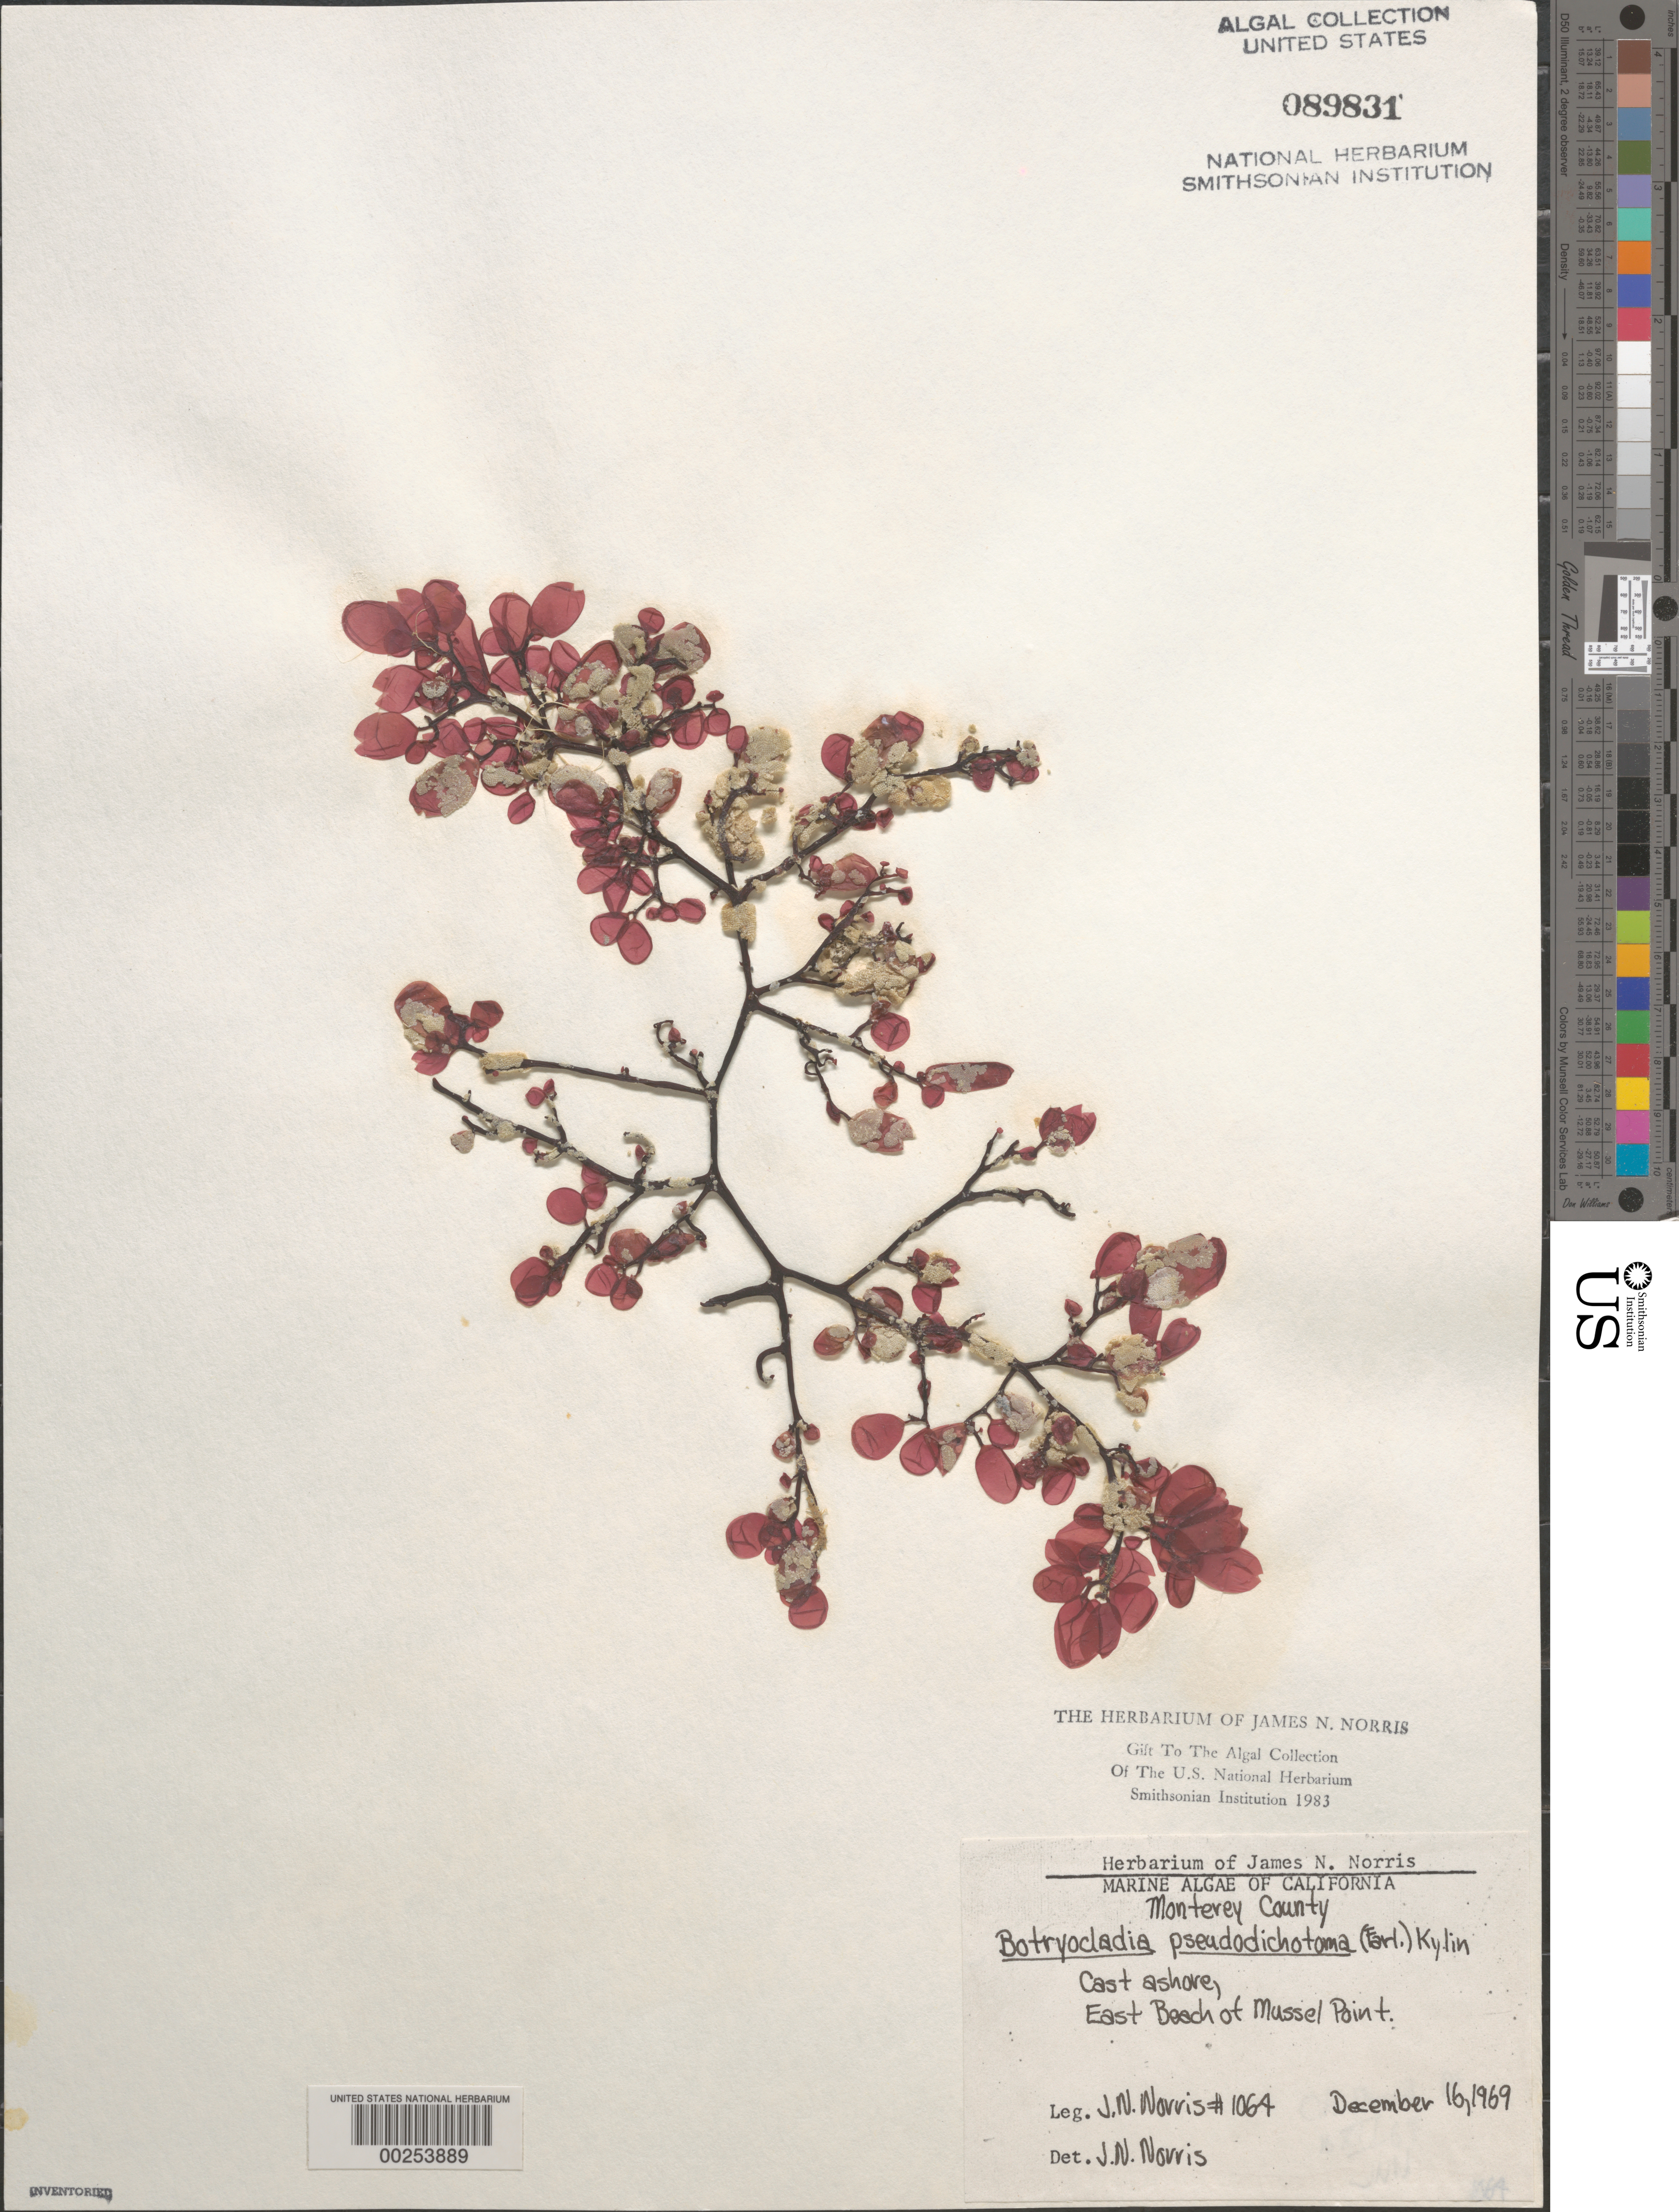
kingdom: Plantae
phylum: Rhodophyta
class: Florideophyceae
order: Rhodymeniales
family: Rhodymeniaceae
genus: Botryocladia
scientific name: Botryocladia pseudodichotoma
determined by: Norris, James N.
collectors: J. N. Norris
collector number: JN-1064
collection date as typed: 16 Dec 1969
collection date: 1969-12-16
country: United States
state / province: California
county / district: Monterey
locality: East Beach, Mussel Point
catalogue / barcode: US 89831